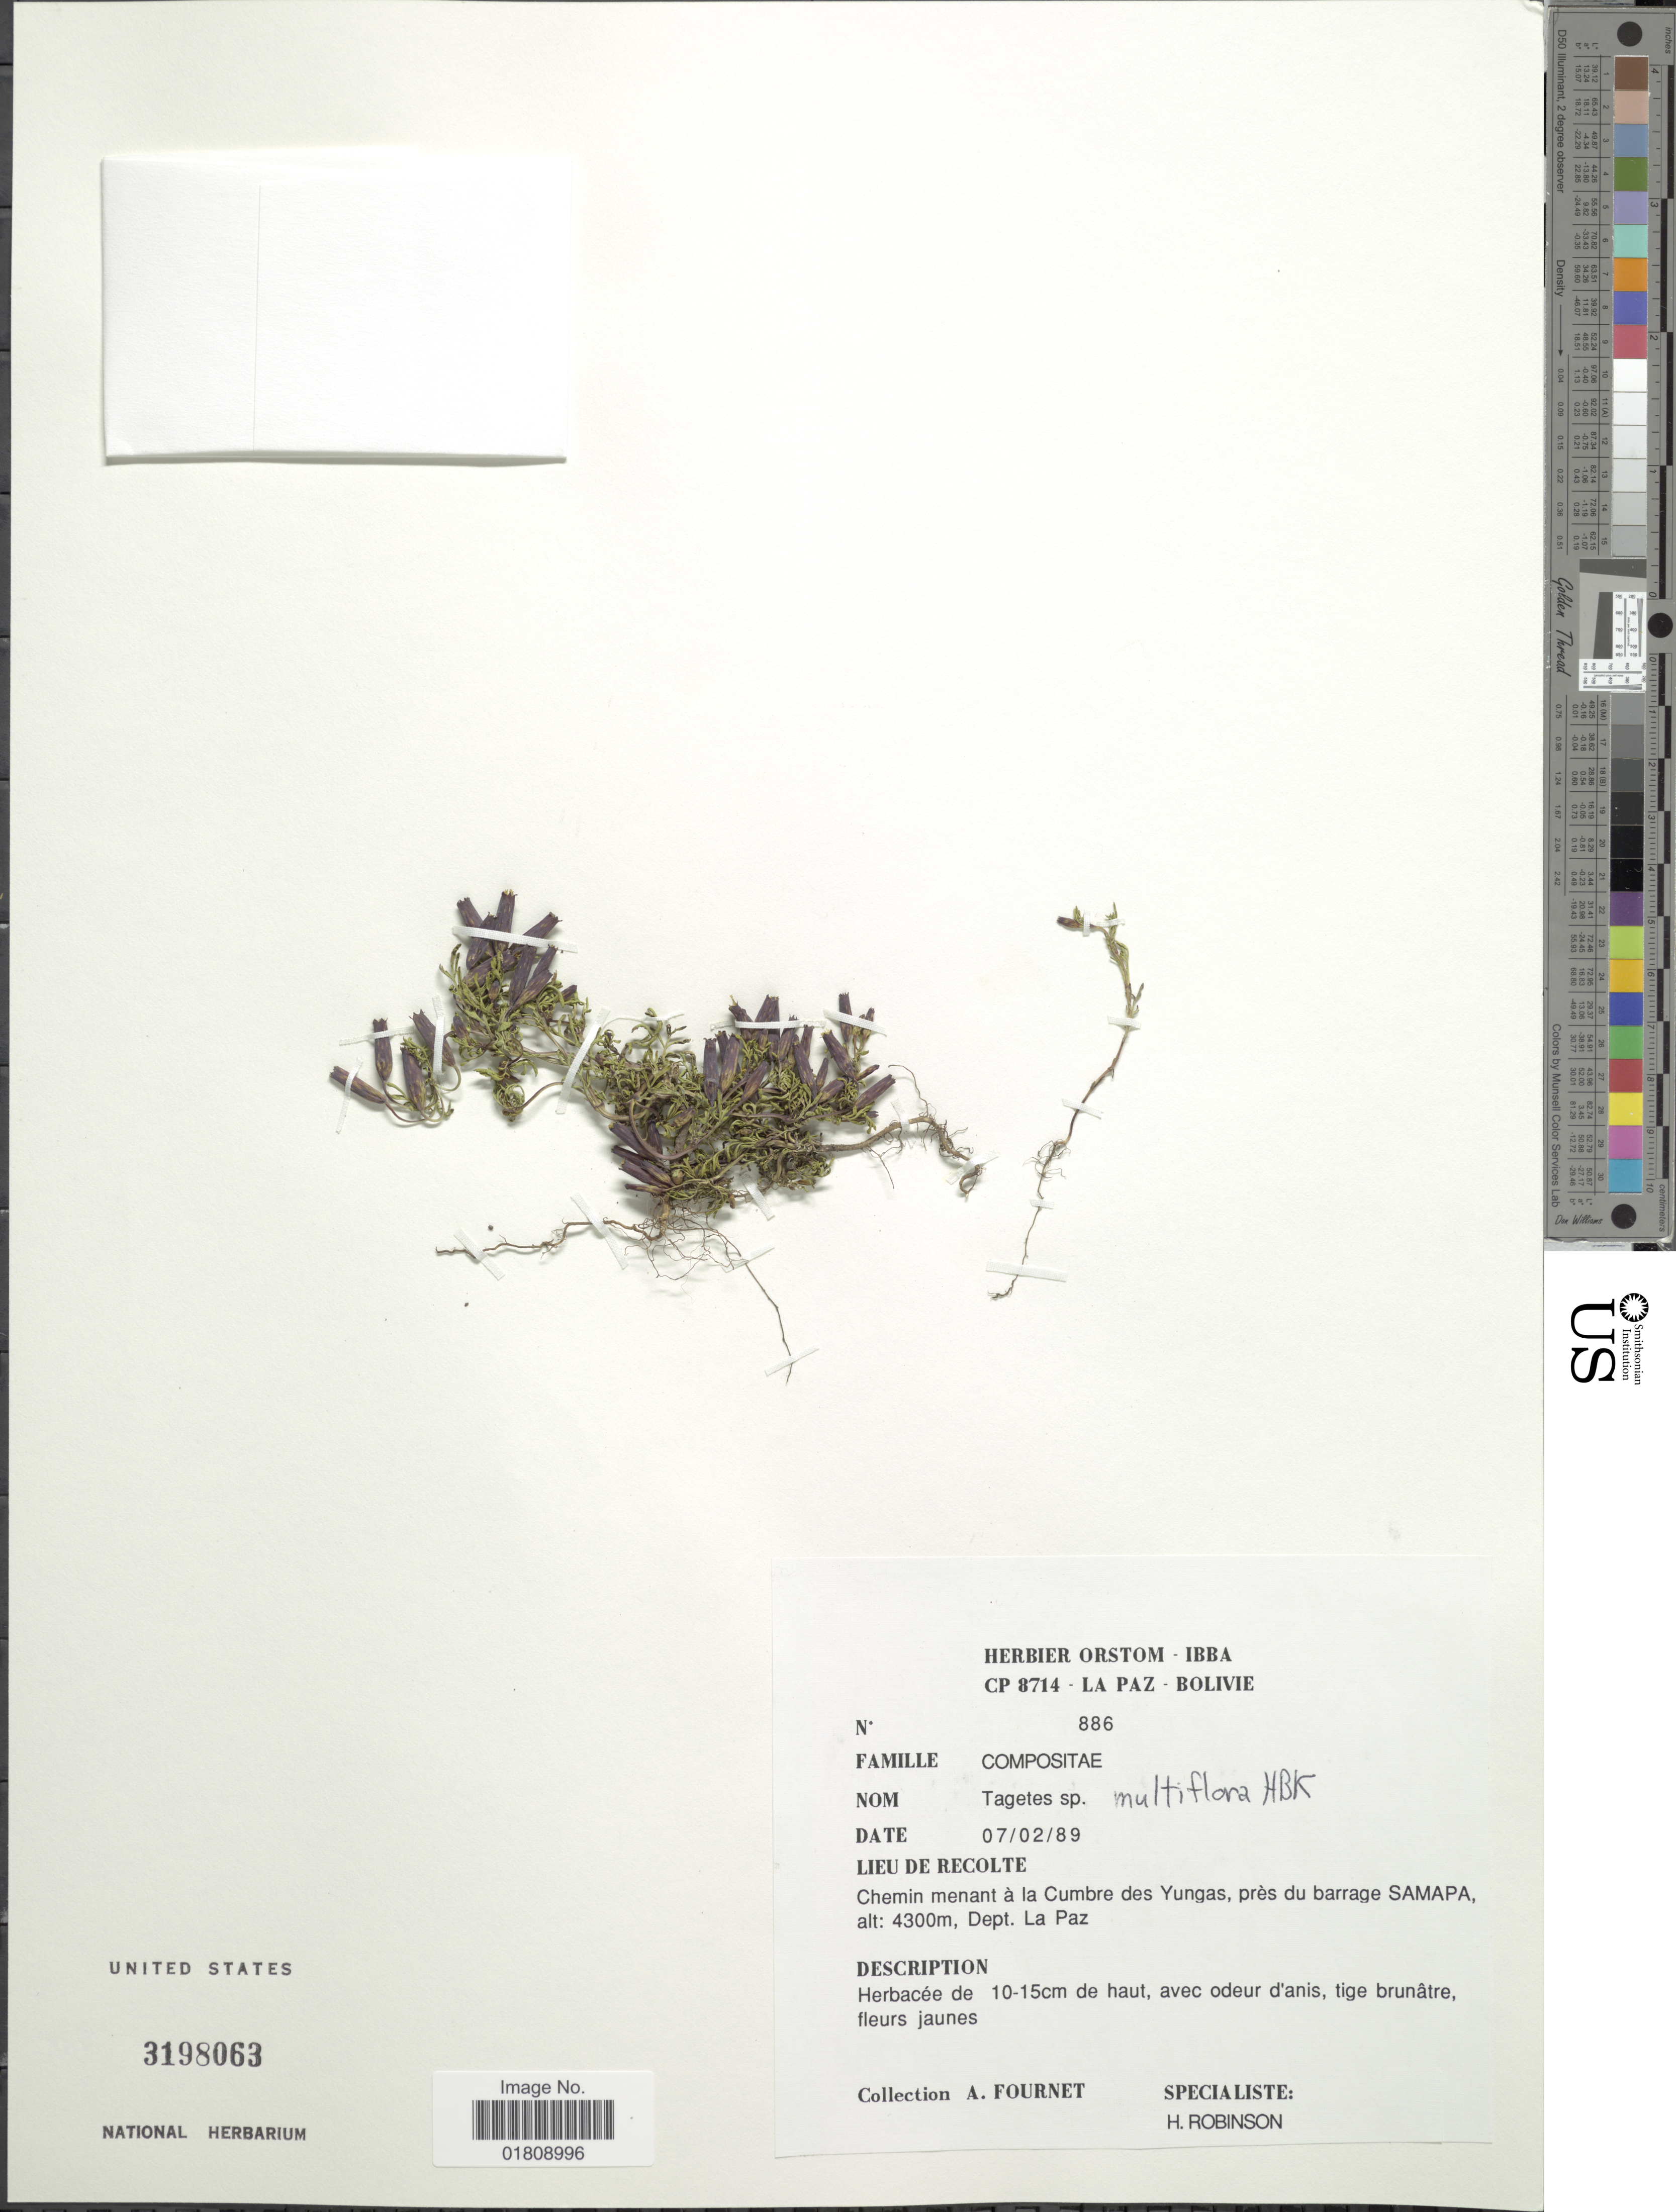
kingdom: Plantae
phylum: Tracheophyta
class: Magnoliopsida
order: Asterales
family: Asteraceae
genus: Tagetes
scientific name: Tagetes multiflora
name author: Kunth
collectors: A. Fournet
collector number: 886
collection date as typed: Transcribed d/m/y: 7/2/89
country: Bolivia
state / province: La Paz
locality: Chemin menant a la Cumbre des Yungas, pres du barrage Samapa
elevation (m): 4300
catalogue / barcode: US 3198063